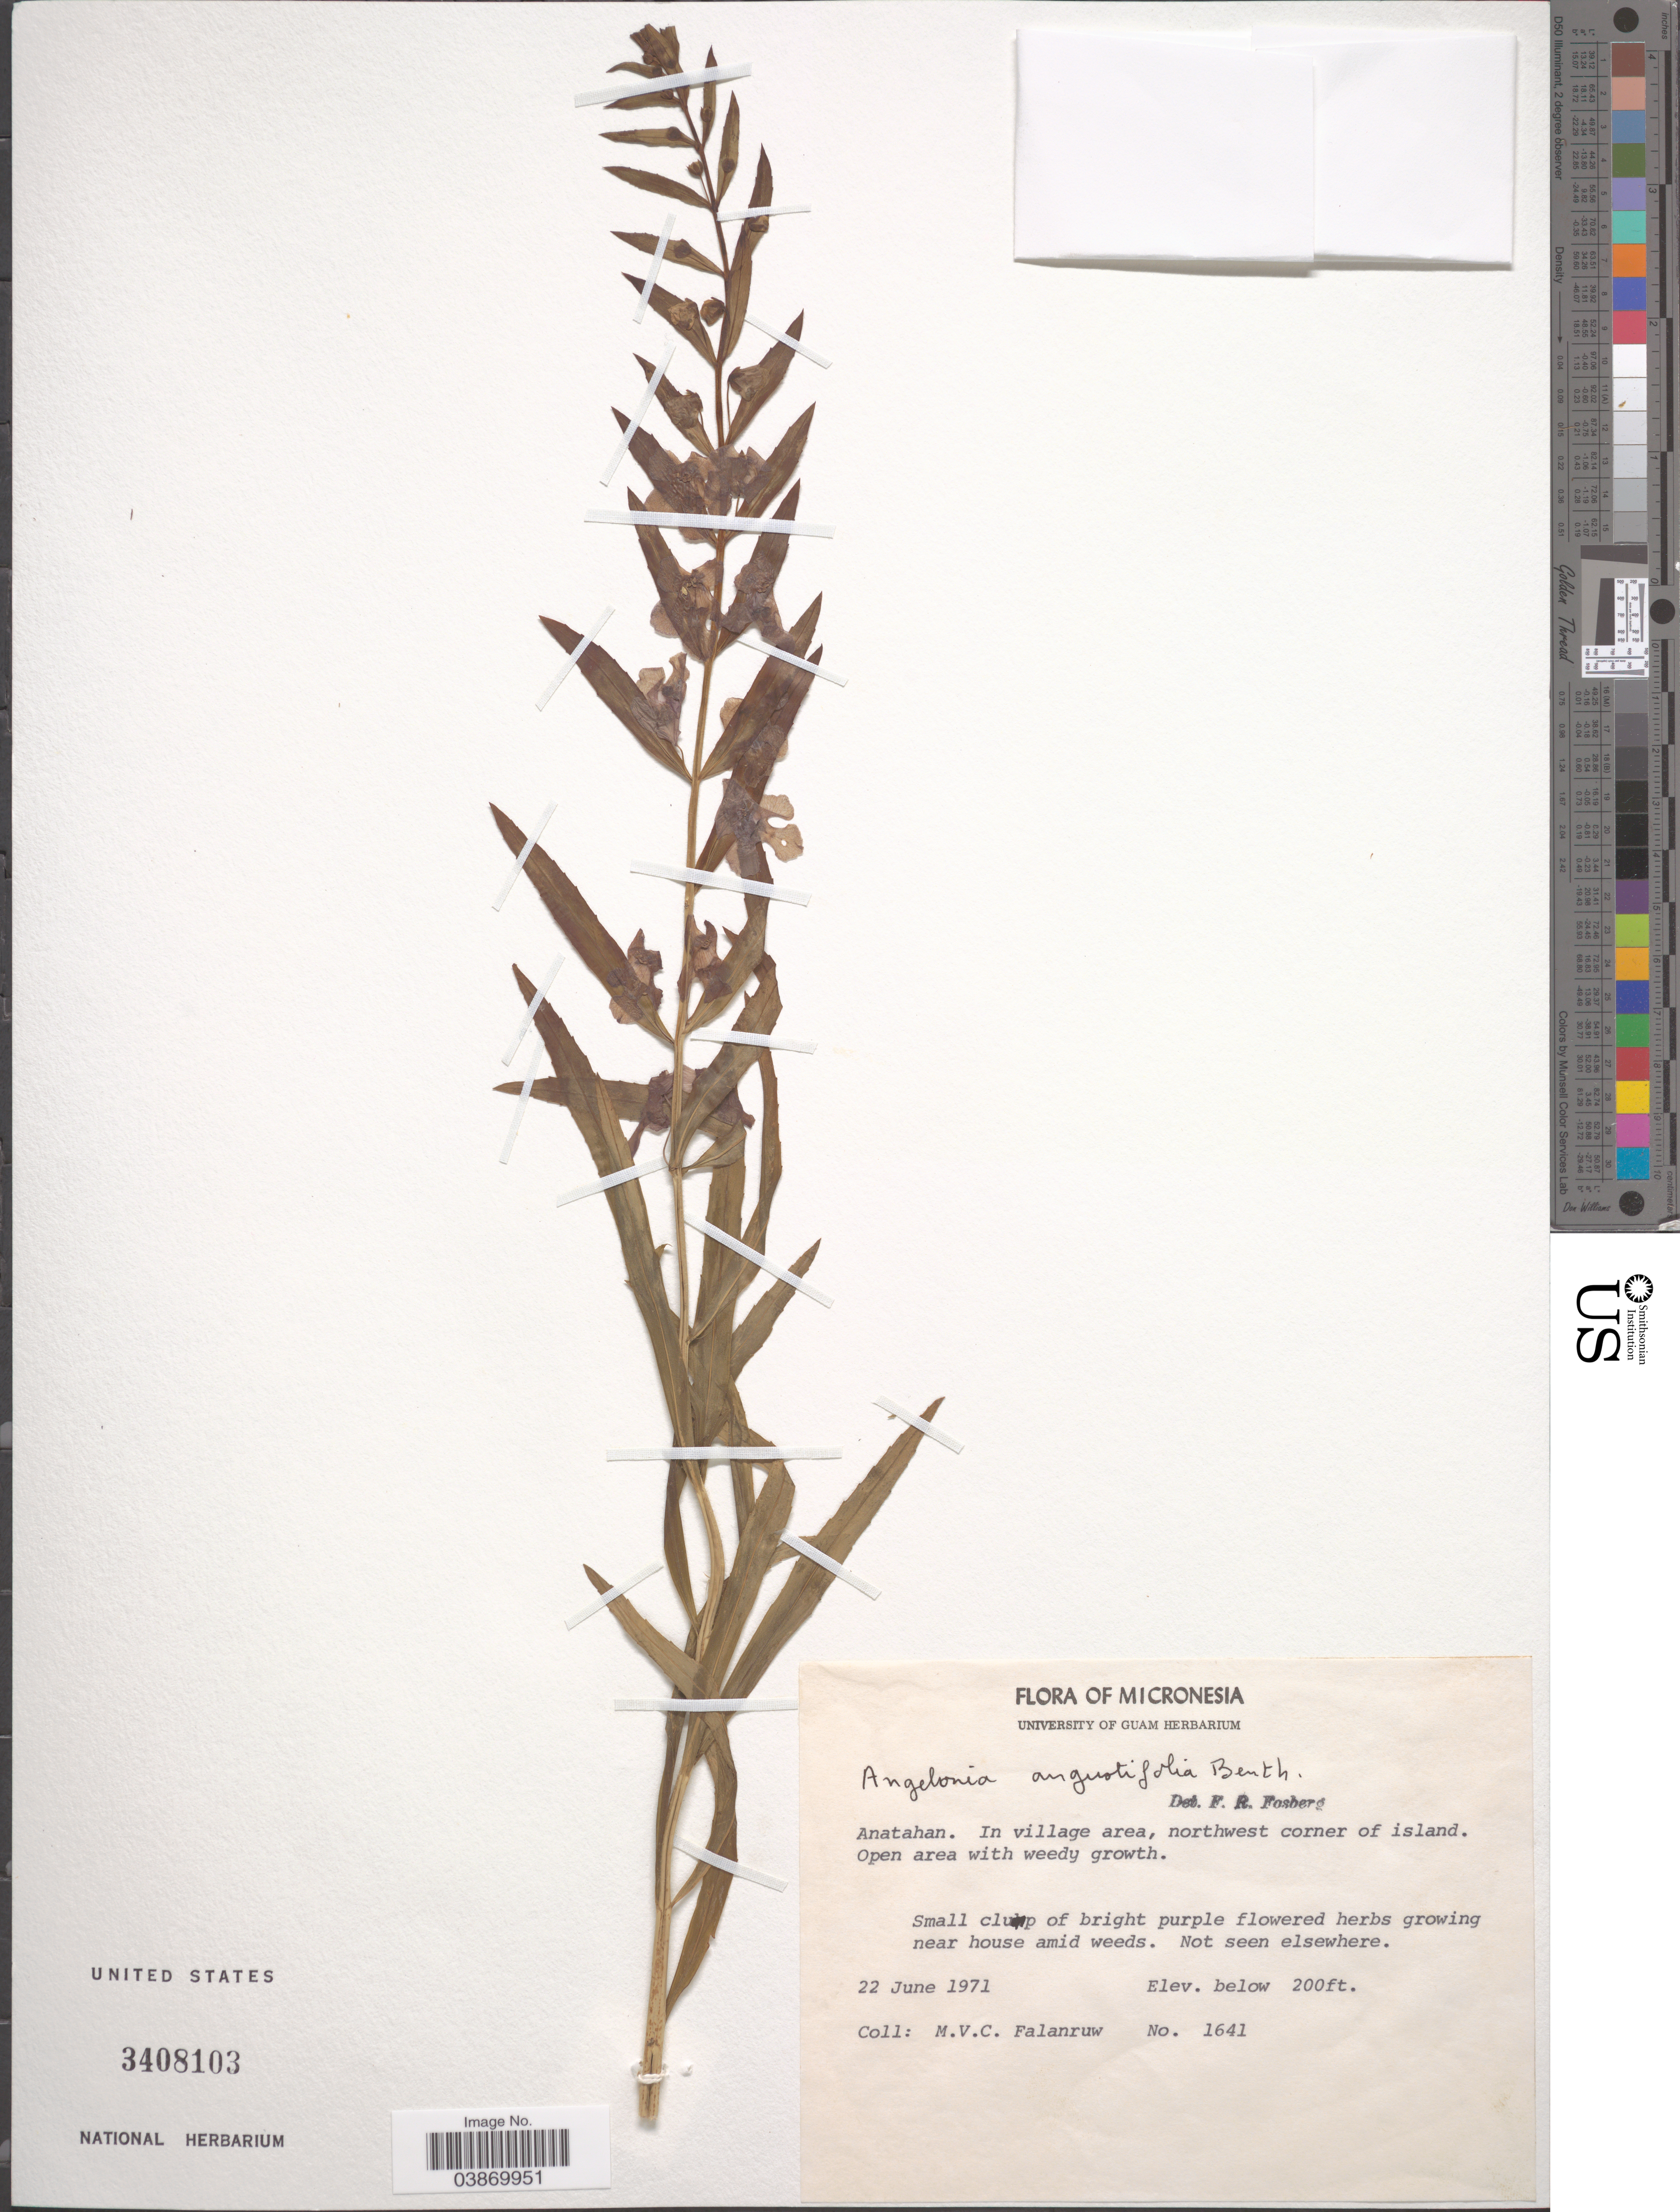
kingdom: Plantae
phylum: Tracheophyta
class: Magnoliopsida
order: Lamiales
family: Plantaginaceae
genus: Angelonia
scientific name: Angelonia angustifolia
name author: Benth.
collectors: M. V. Falanruw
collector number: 1641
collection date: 1971-06-22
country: Northern Mariana Islands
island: Anatahan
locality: Anatahan. In village area, northwest corner of island.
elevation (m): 61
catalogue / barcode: US 3408103